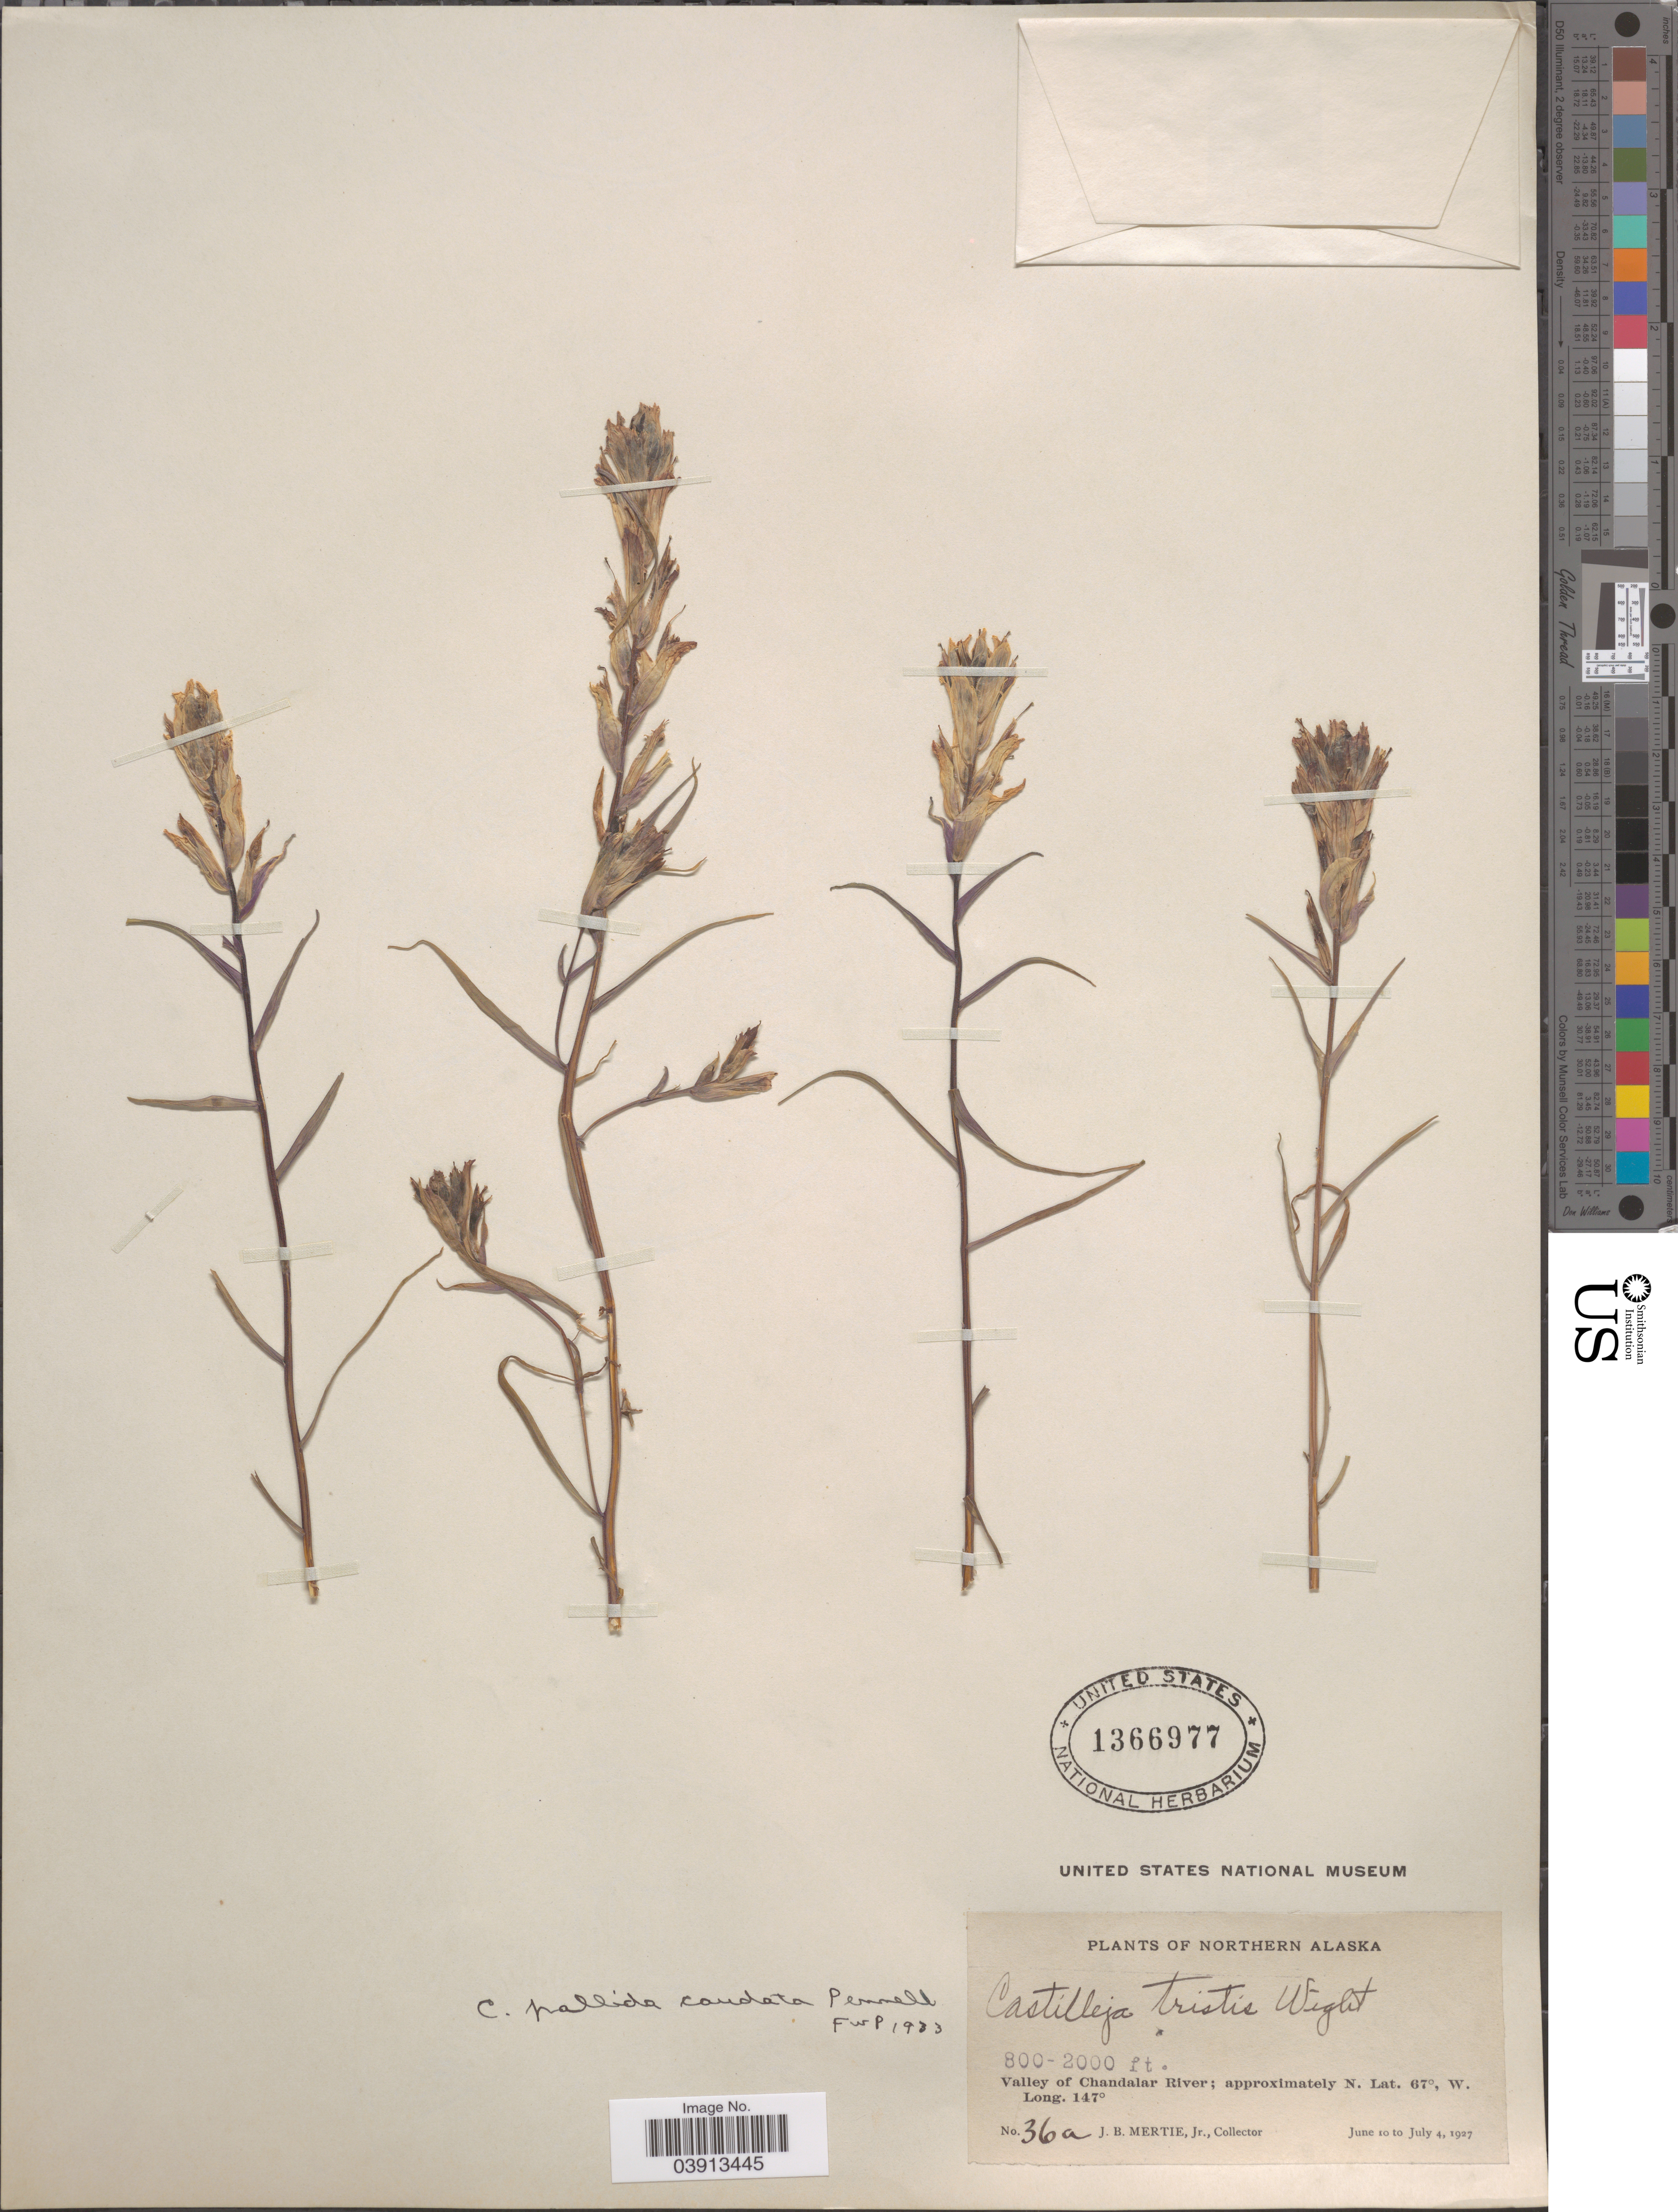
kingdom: Plantae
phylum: Tracheophyta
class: Magnoliopsida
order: Lamiales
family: Orobanchaceae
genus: Castilleja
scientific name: Castilleja pallida var. caudata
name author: (Pennell) B. Boivin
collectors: J. Mertie Jr.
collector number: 36a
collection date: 1927-06-10/1927-07-04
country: United States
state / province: Alaska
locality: Northern Alaska. Valley of Chandalar River.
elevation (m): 244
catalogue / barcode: US 1366977